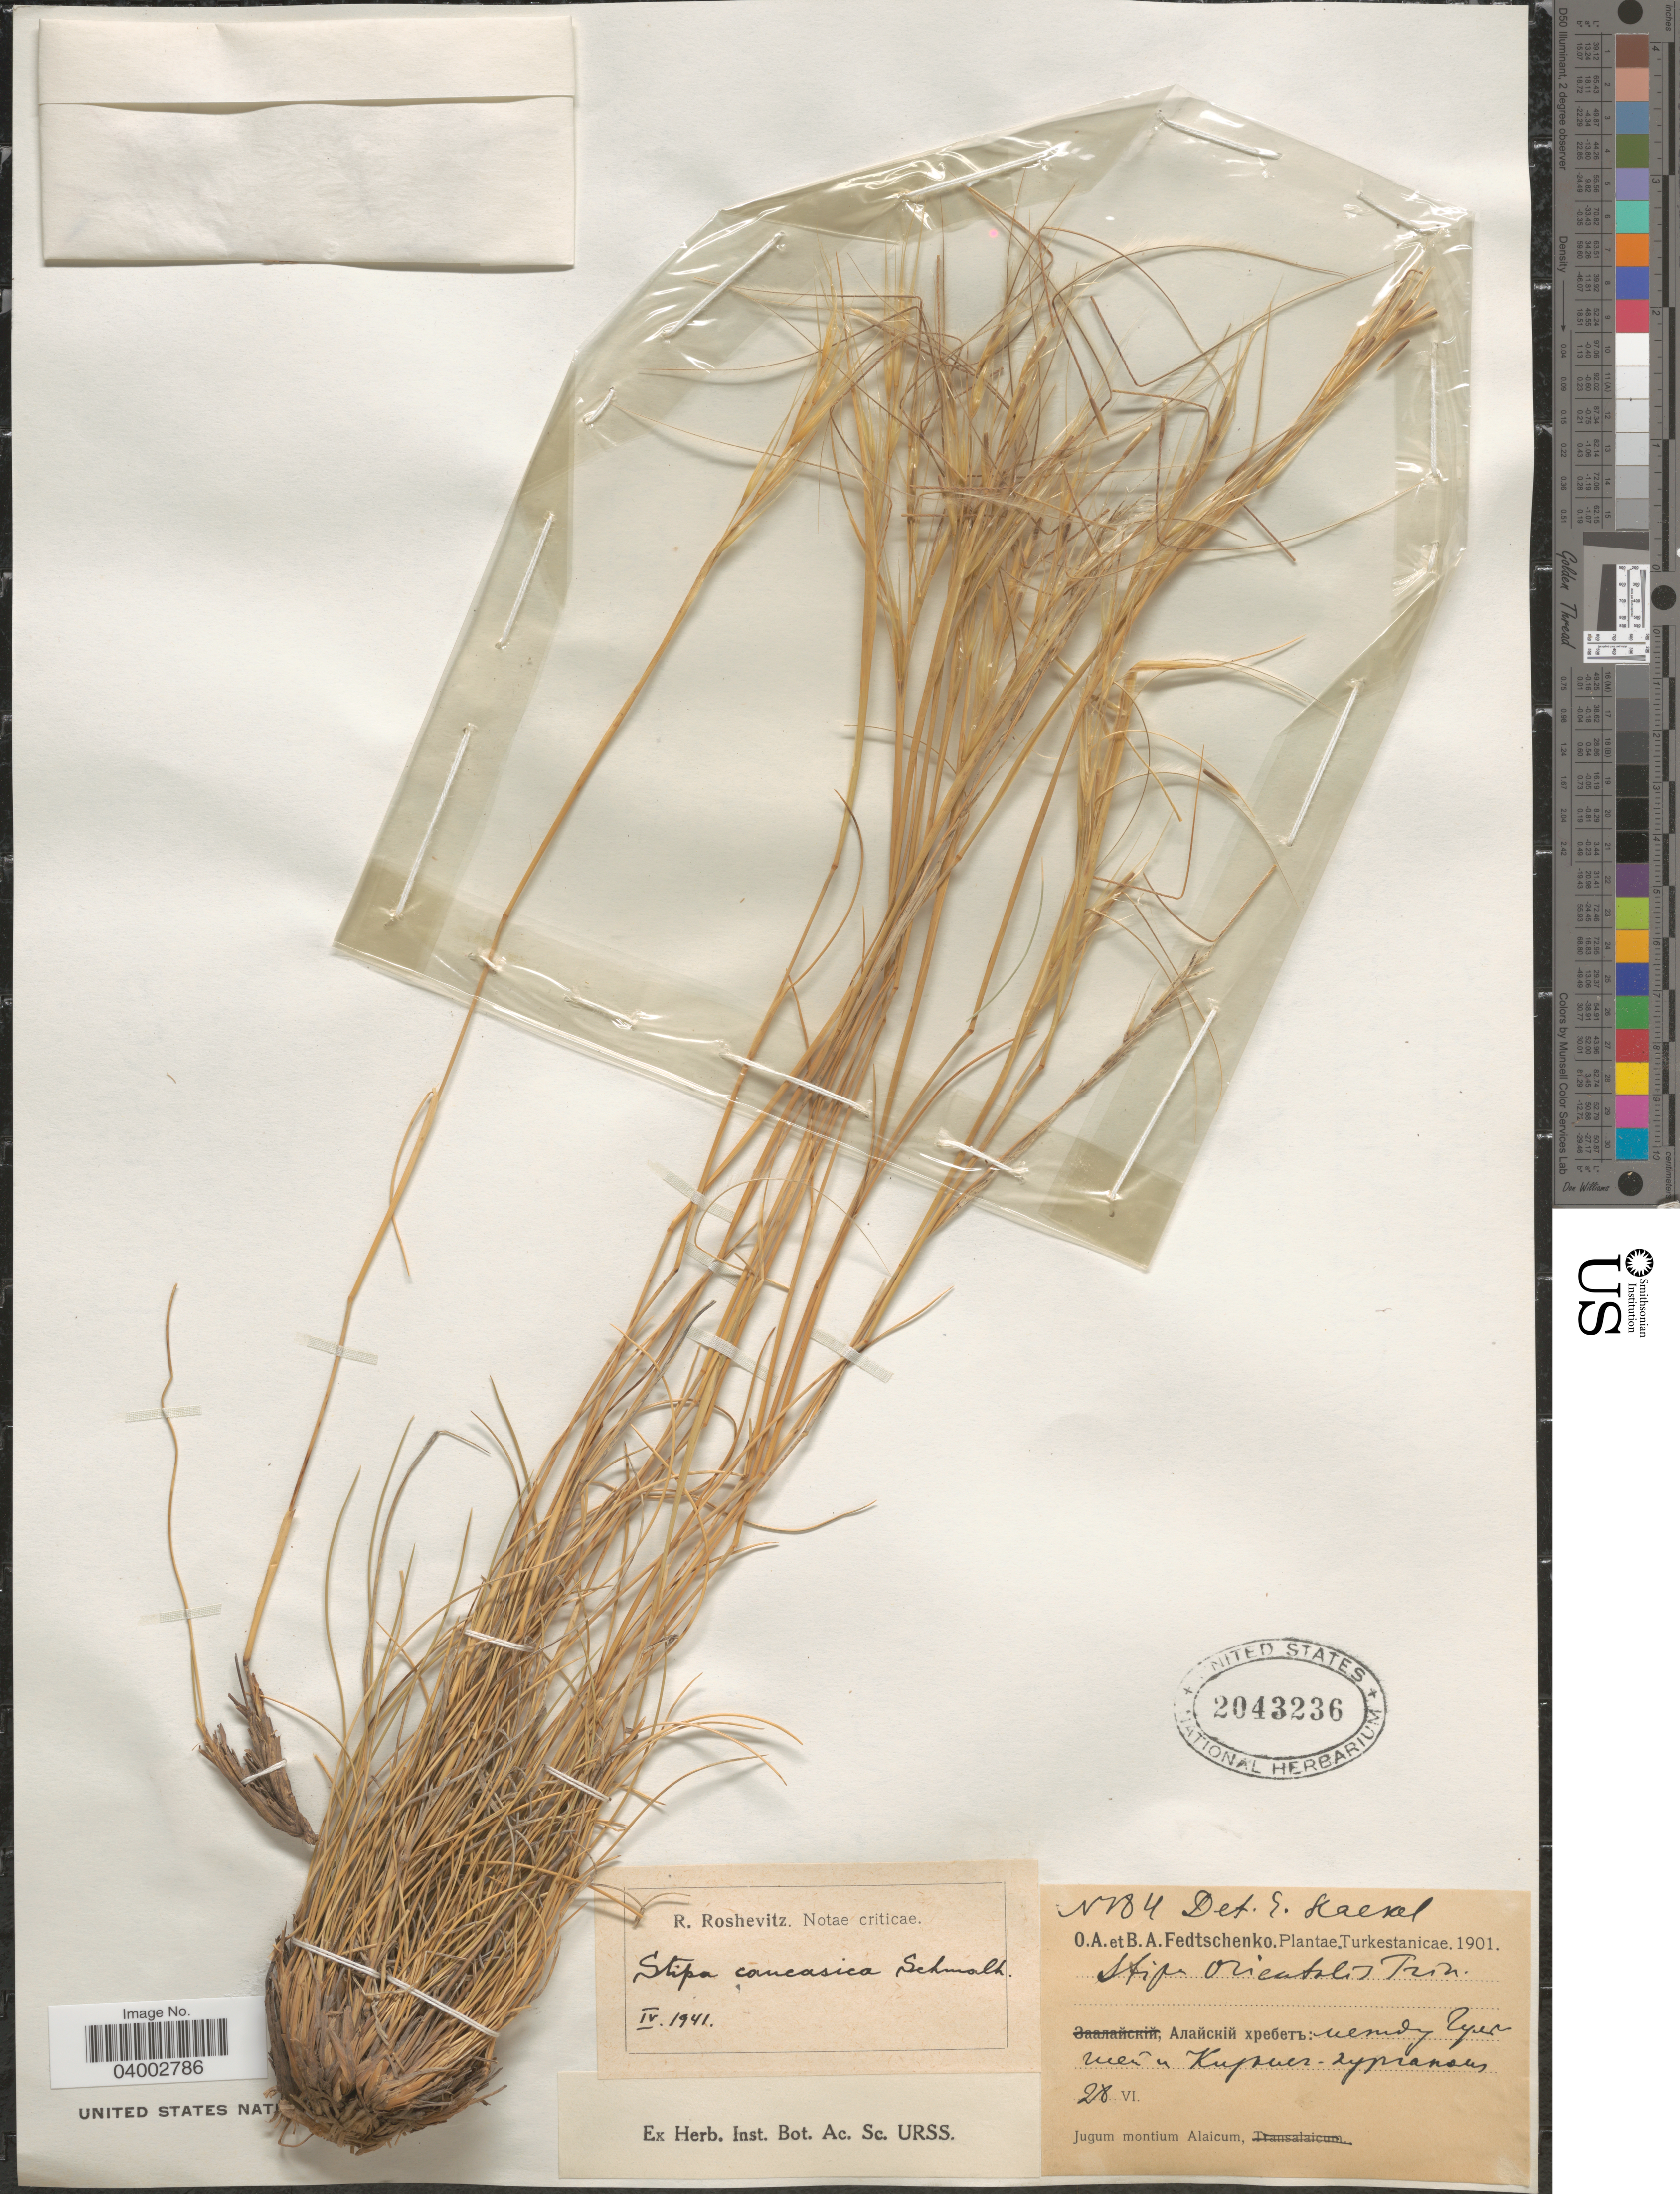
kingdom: Plantae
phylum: Tracheophyta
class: Liliopsida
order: Poales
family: Poaceae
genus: Stipa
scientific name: Stipa caucasica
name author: Schmalh.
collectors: O. A. Fedtschenko & B. A. Fedtschenko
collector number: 184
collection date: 1901-06-28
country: Kyrgyzstan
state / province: Osh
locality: Jugum montium Alaicum. Alayskiy Ridge, between Gulcha and Kyzyl-Korgon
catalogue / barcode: US 2043236